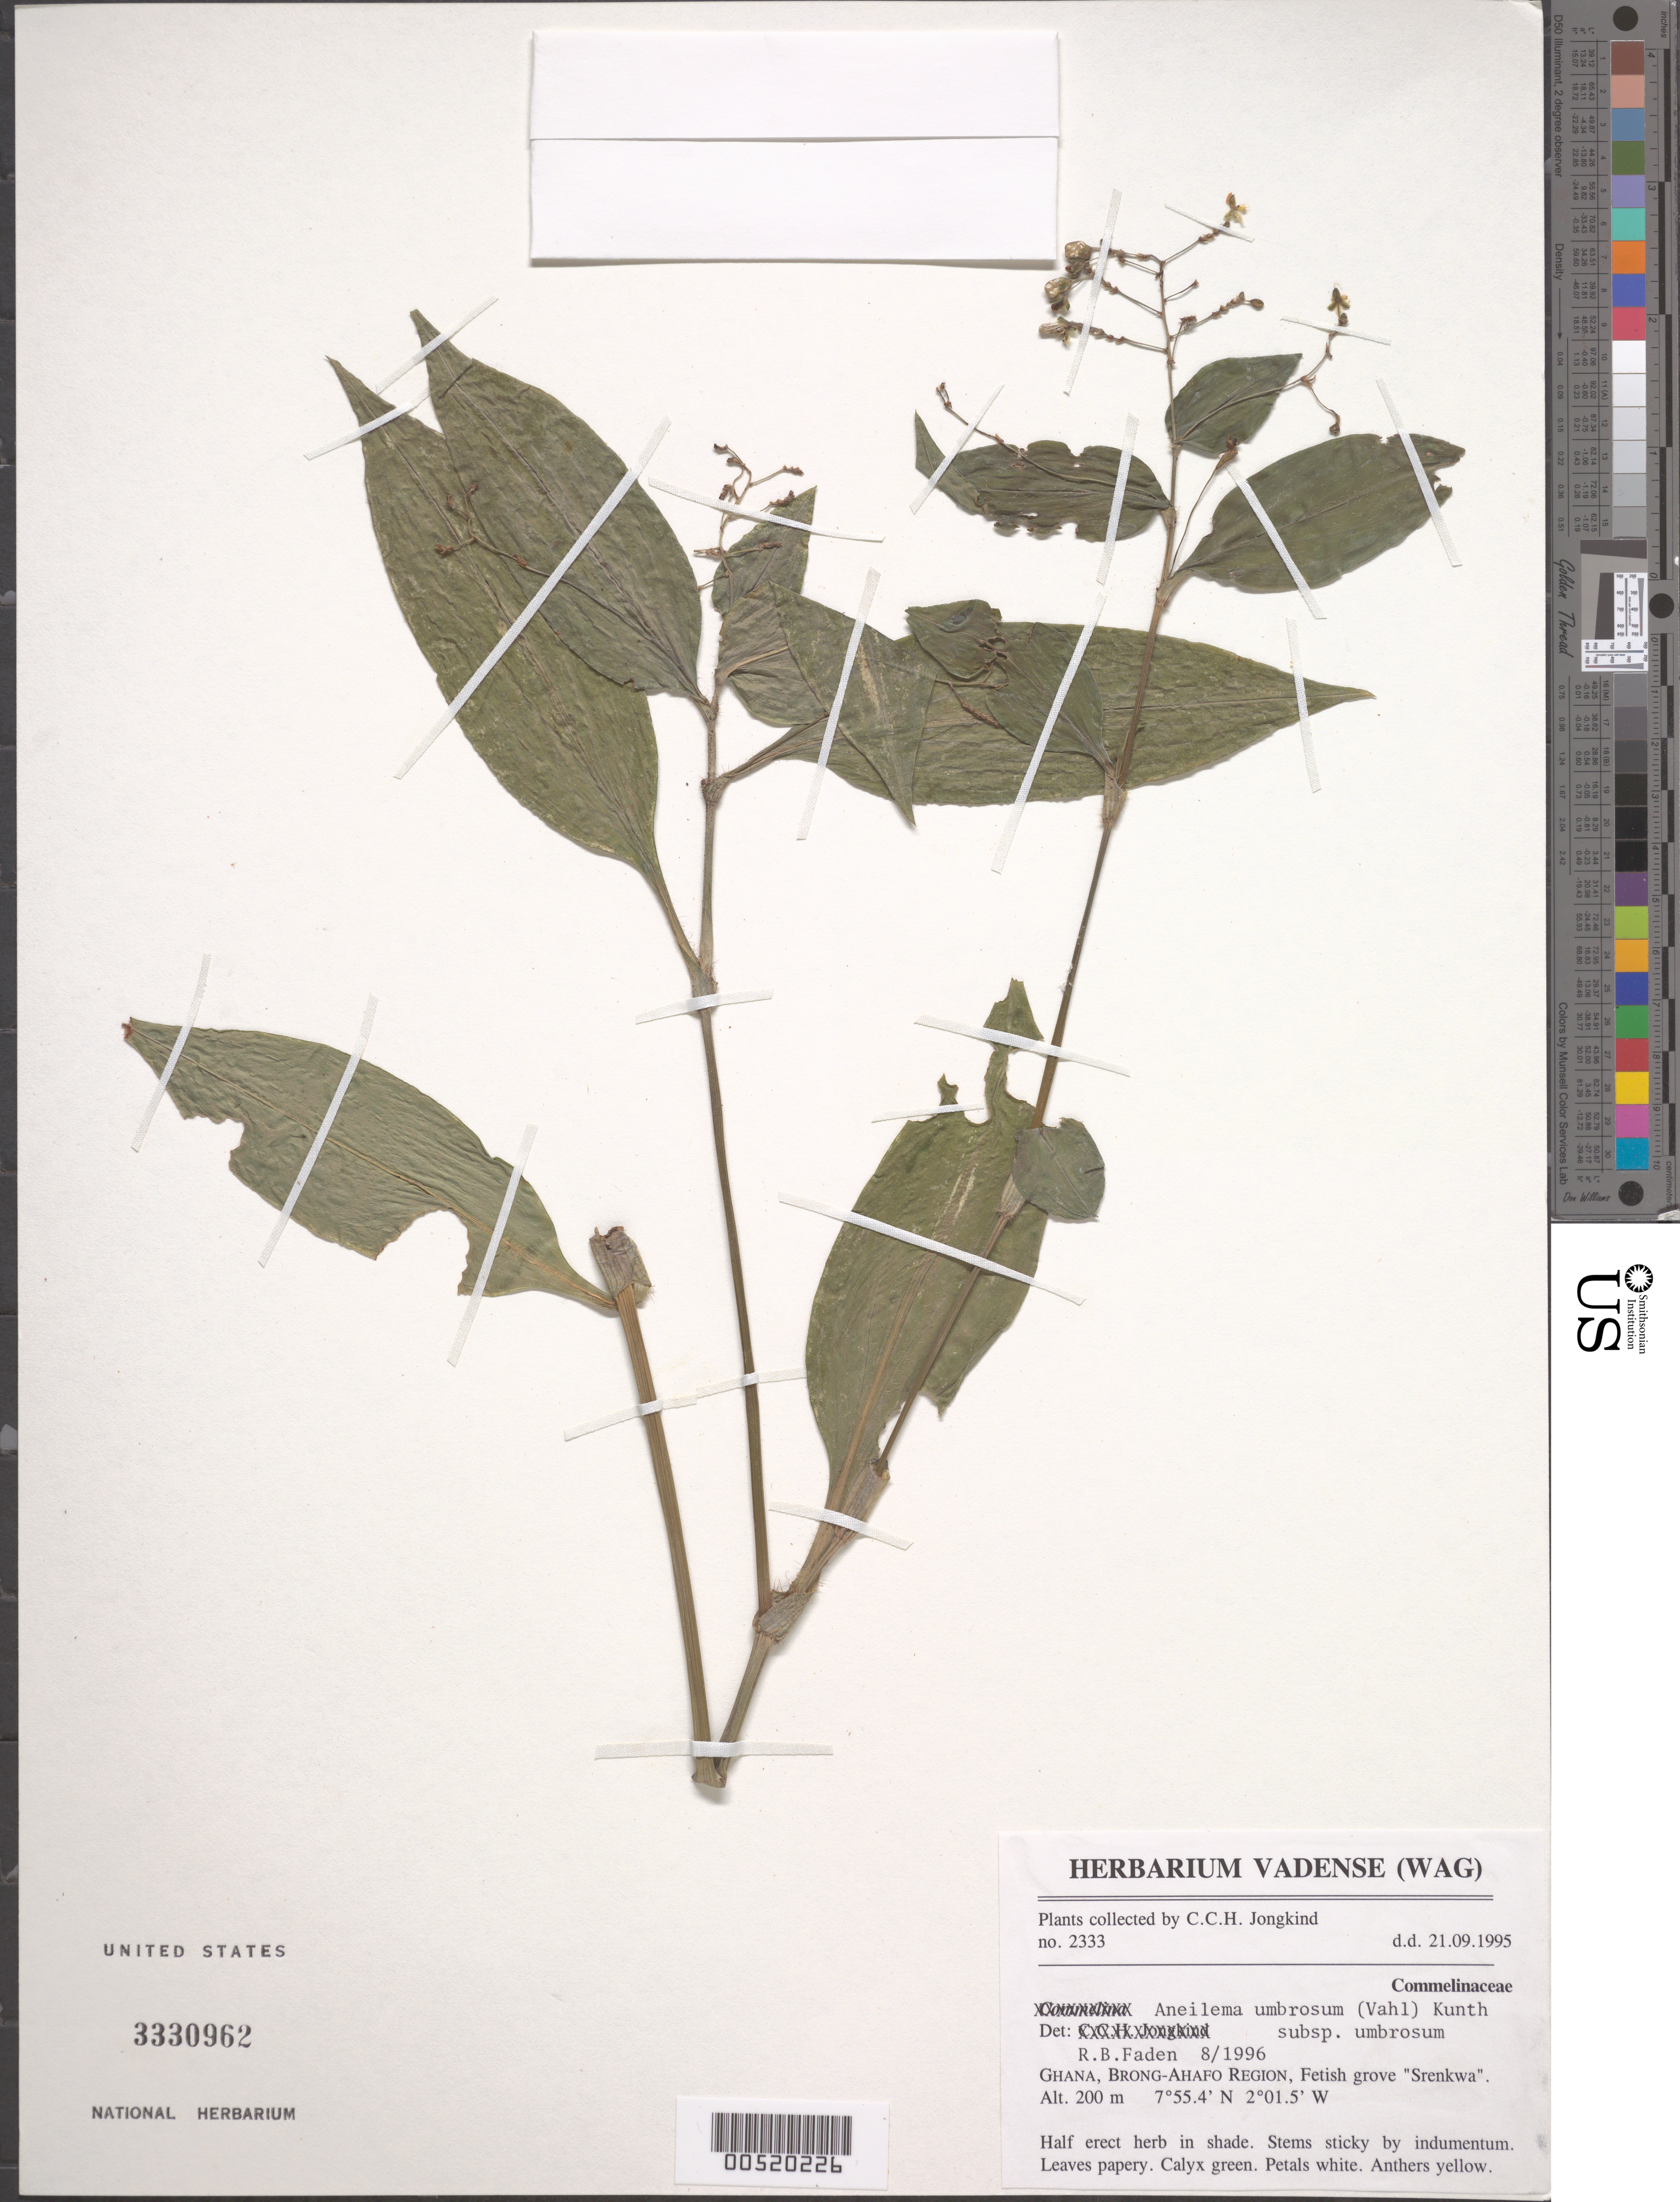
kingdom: Plantae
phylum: Tracheophyta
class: Liliopsida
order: Commelinales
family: Commelinaceae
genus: Aneilema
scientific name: Aneilema umbrosum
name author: (Vahl) Kunth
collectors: C. C. Jongkind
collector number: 2333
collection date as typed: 21 Sep 1995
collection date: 1995-09-21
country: Ghana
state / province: Brong-ahafo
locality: In gallery forest along the Tain R, between Wenchi and Taenso.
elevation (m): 200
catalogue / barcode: US 3330962